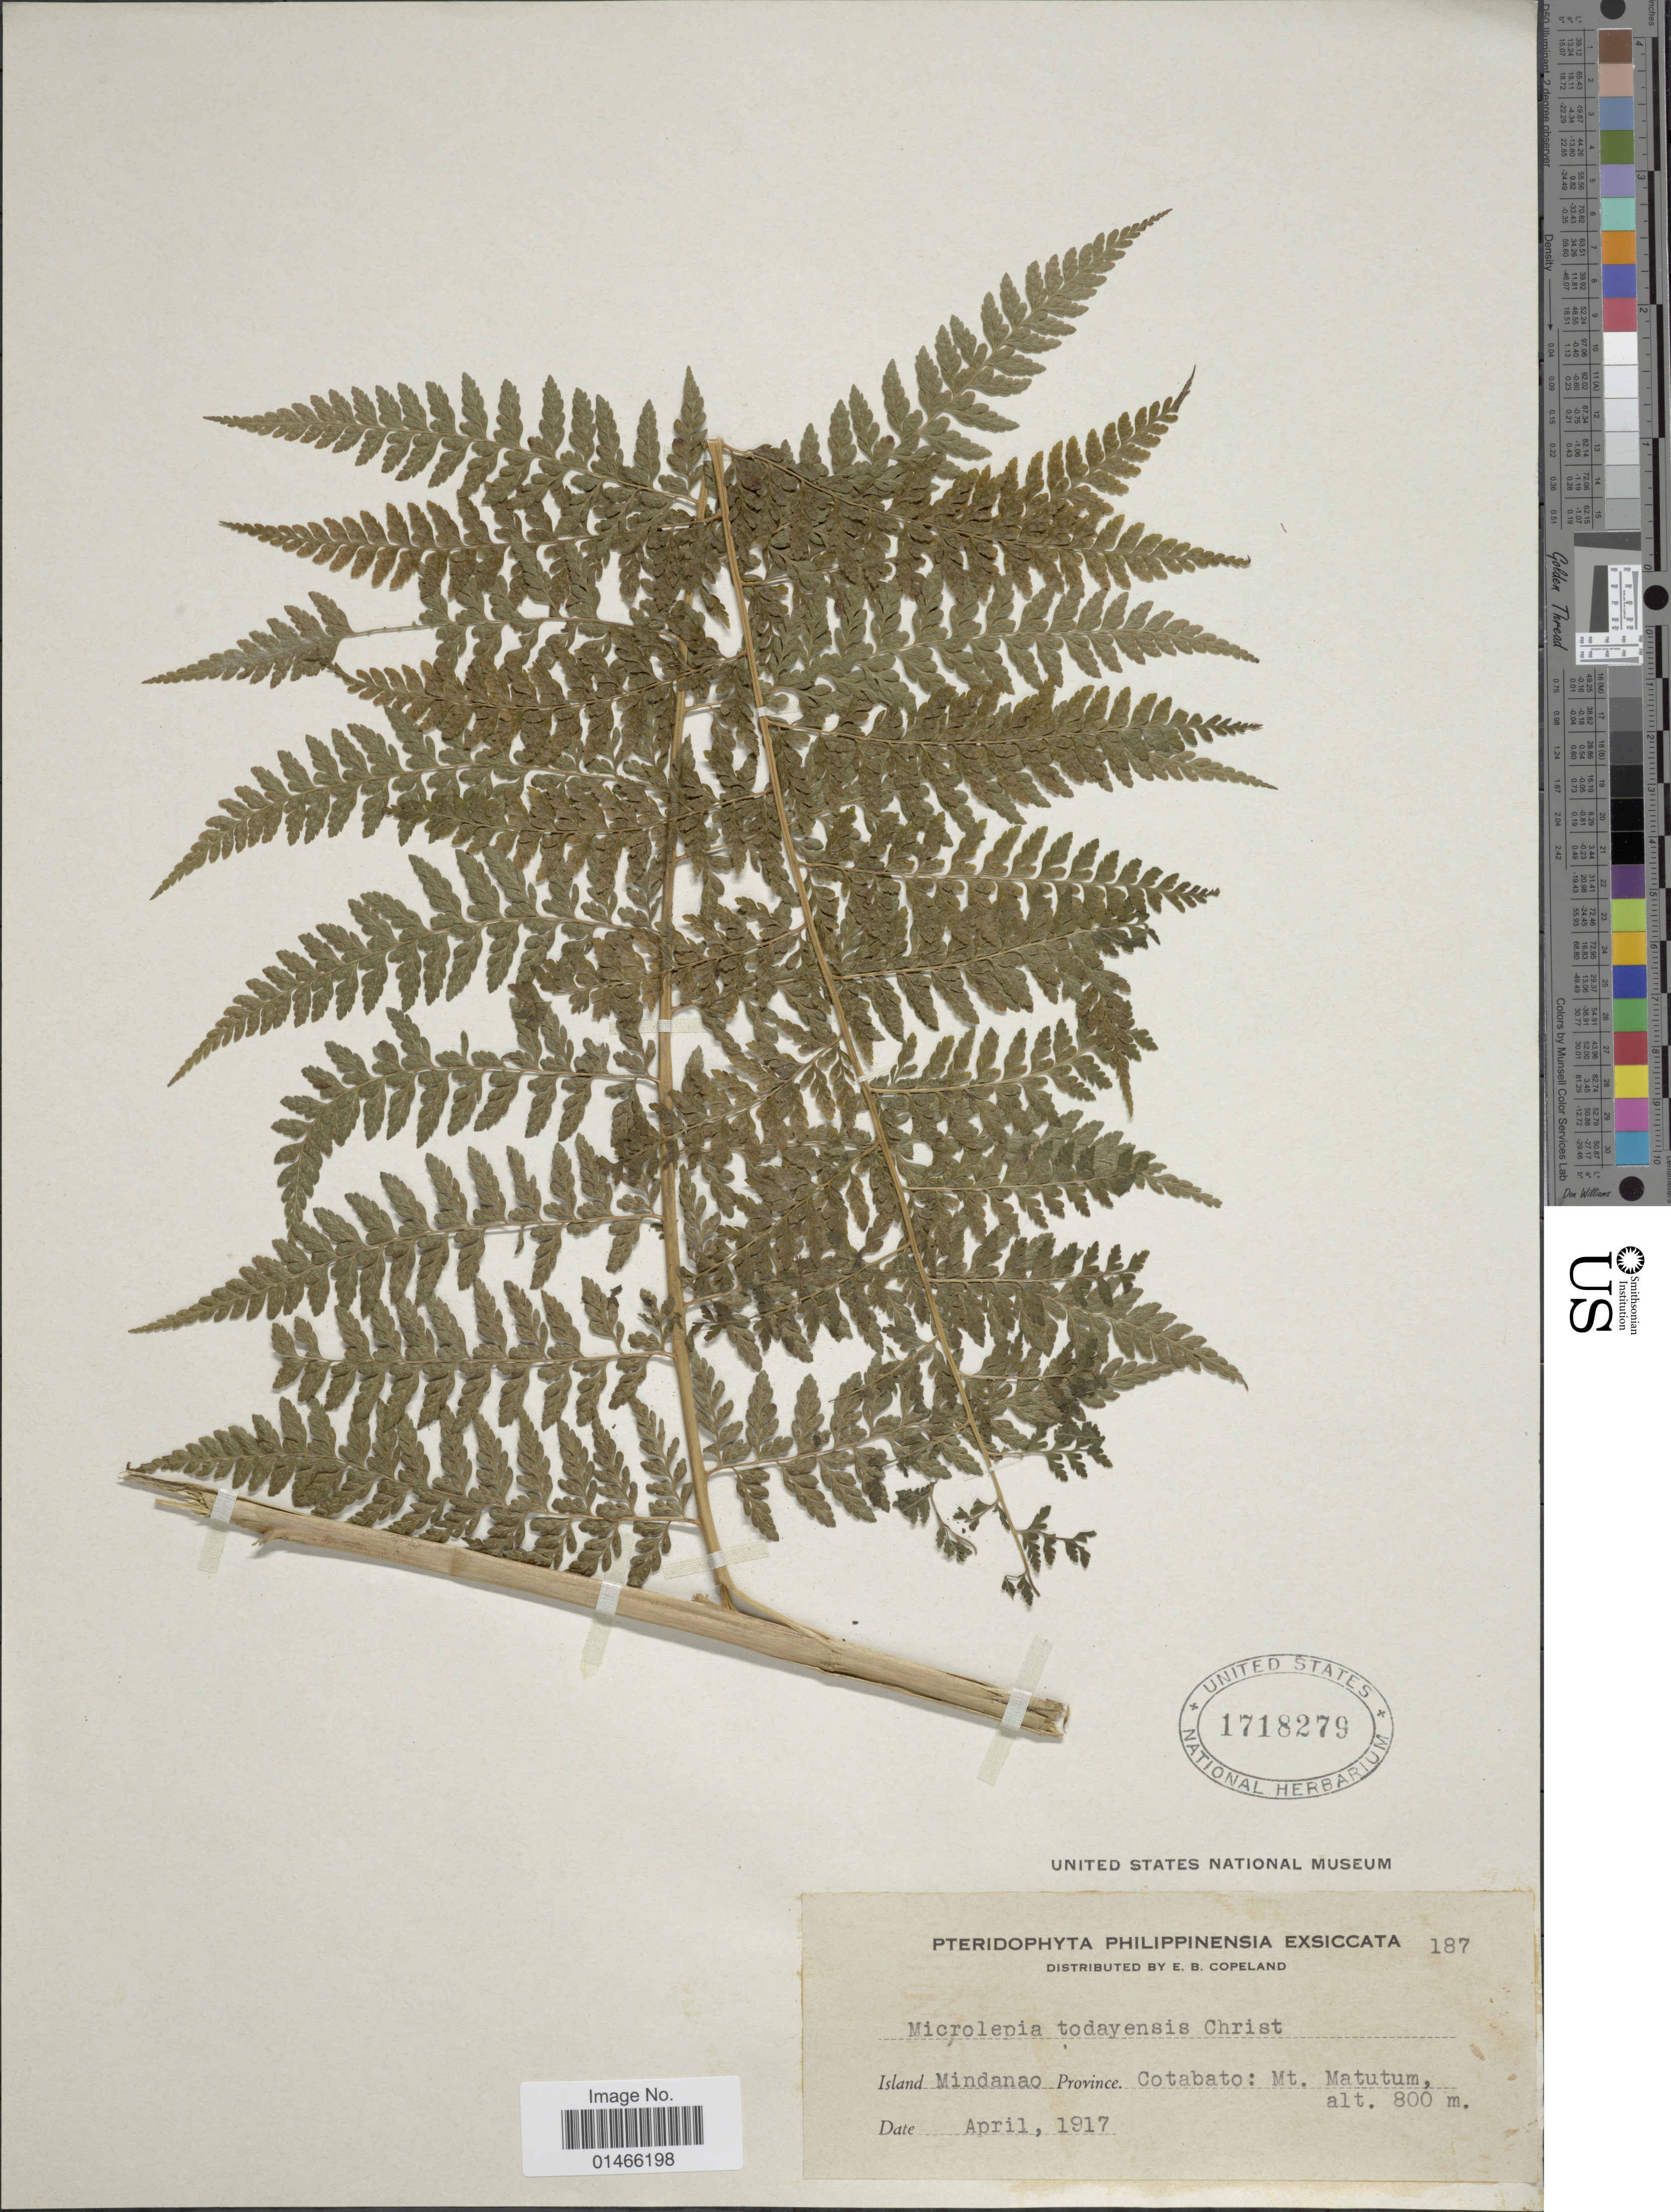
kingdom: Plantae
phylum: Tracheophyta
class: Polypodiopsida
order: Polypodiales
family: Dennstaedtiaceae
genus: Microlepia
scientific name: Microlepia todayensis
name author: Christ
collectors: E. B. Copeland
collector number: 187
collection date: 1917-04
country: Philippines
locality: Island Mindanao Province. Cotabato: Mt. Matutum.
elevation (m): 800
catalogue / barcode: US 1718279